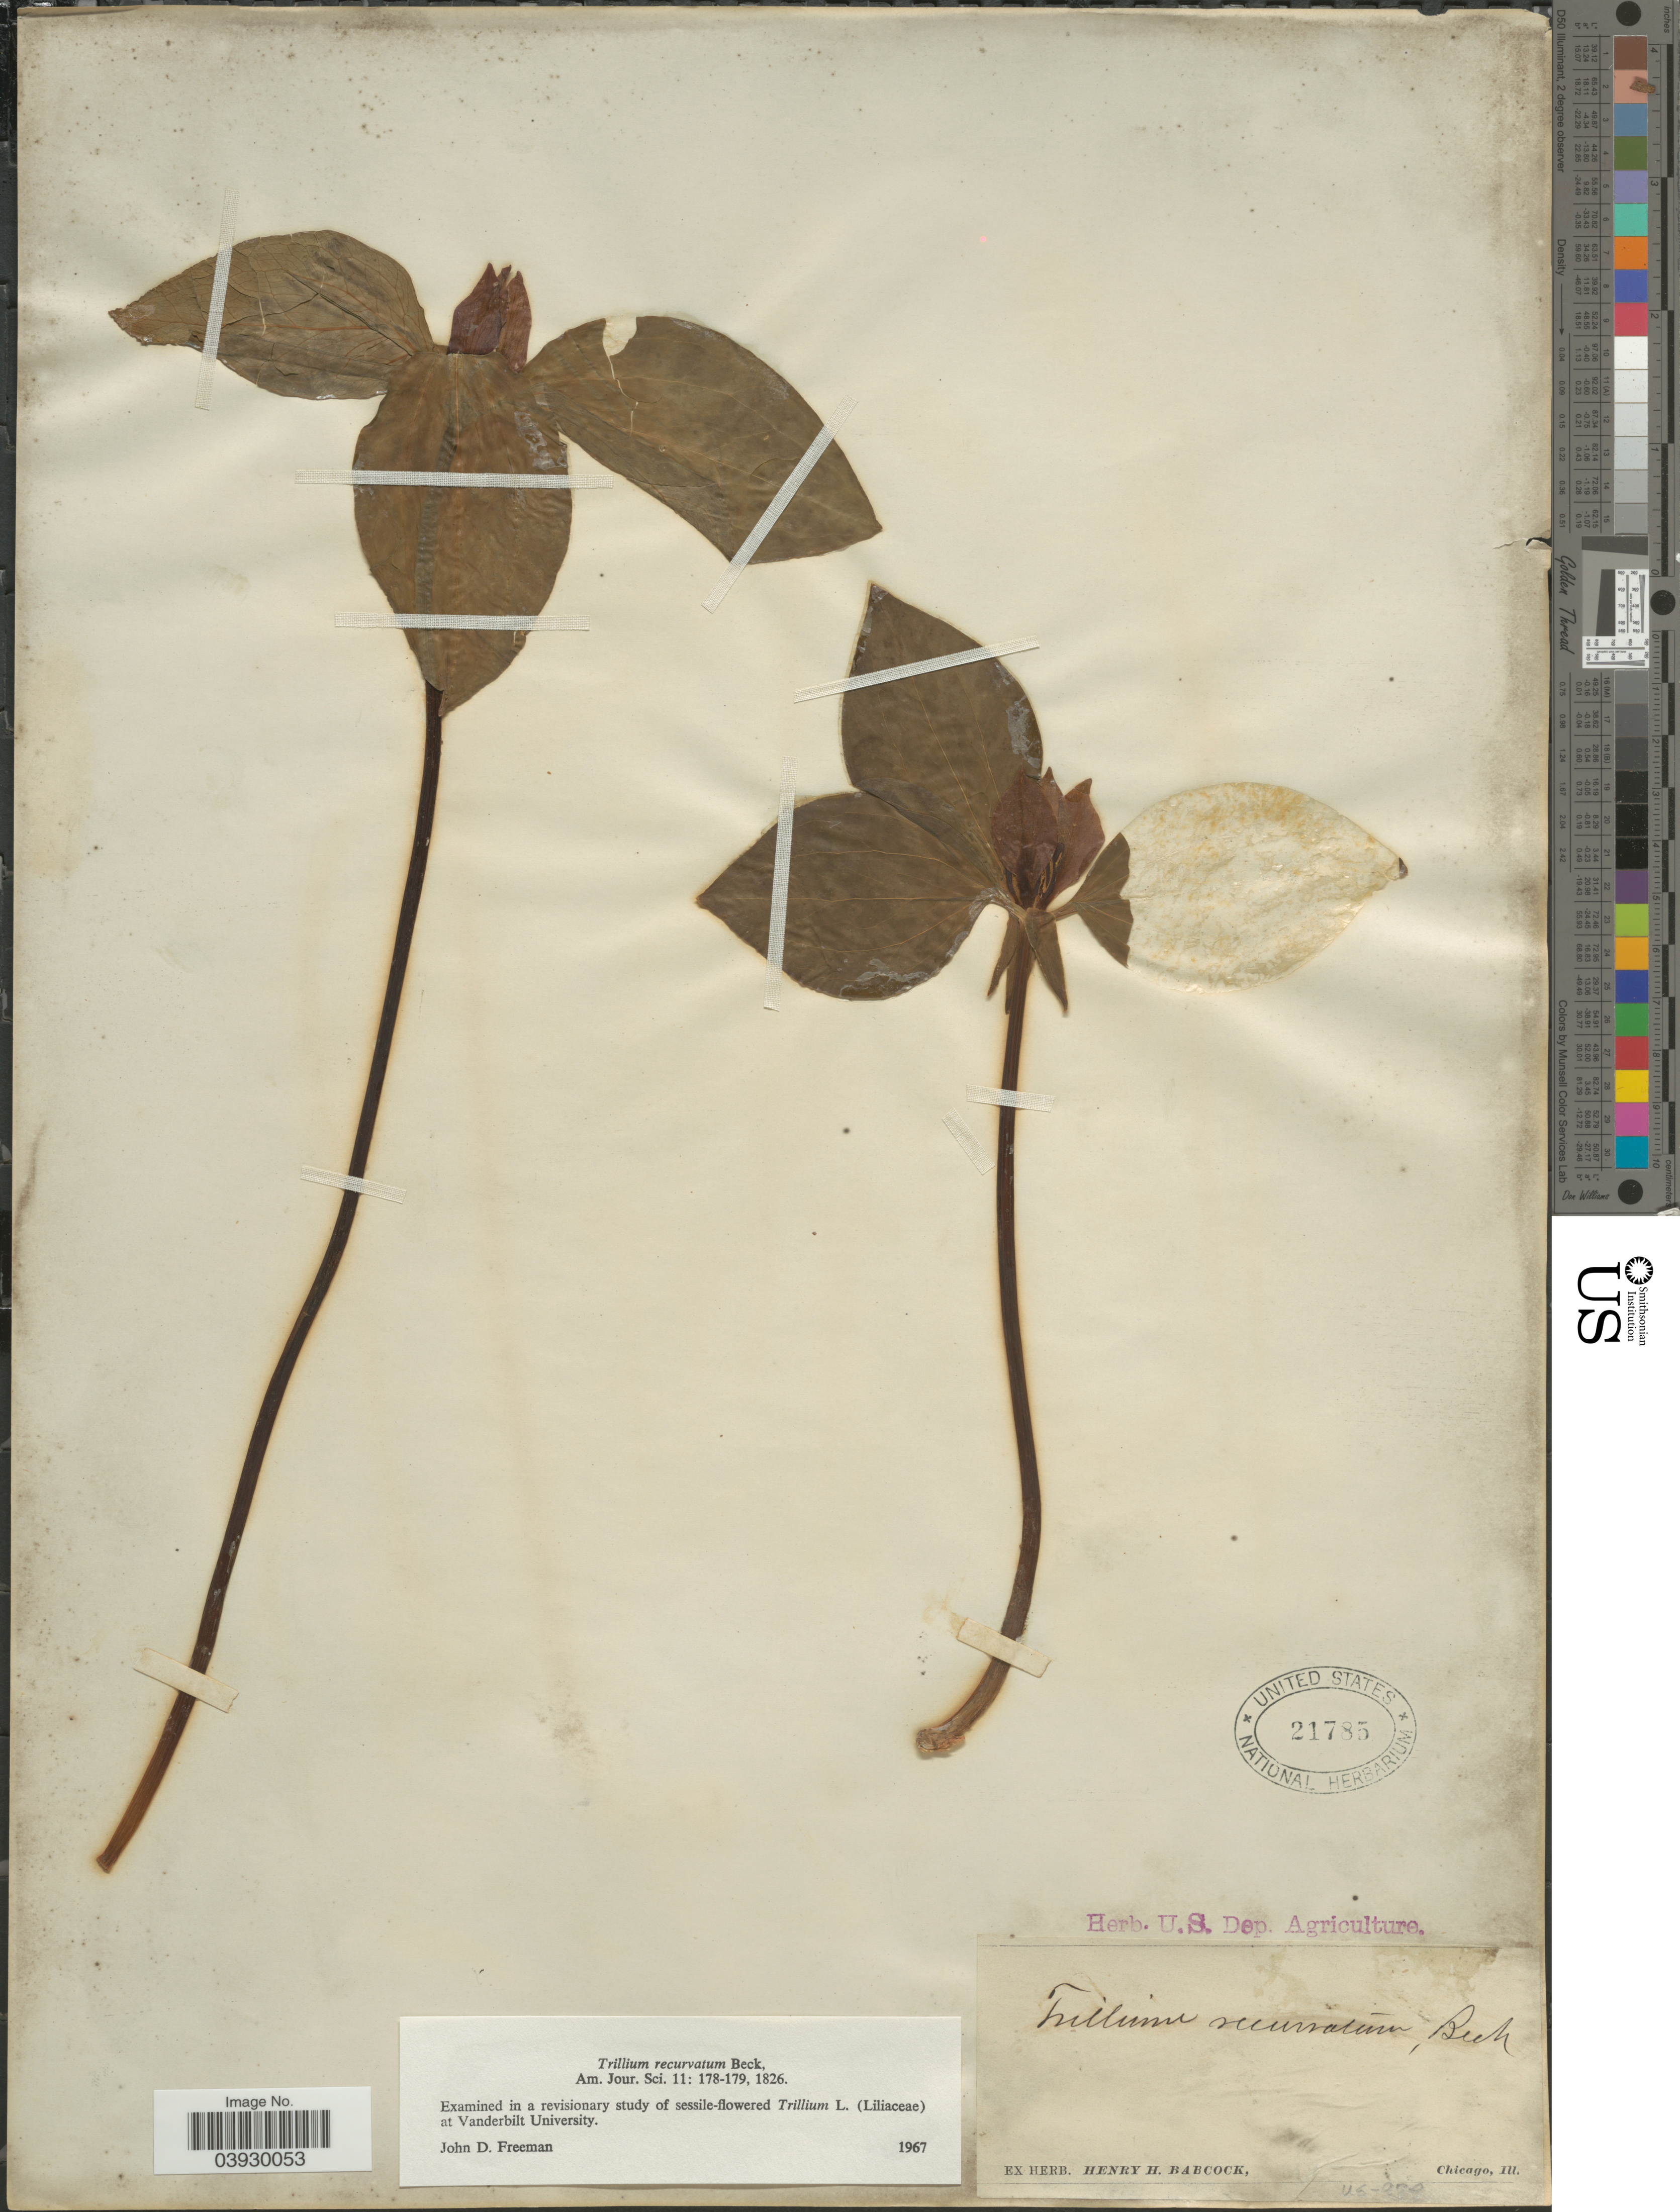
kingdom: Plantae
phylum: Tracheophyta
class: Liliopsida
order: Liliales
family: Melanthiaceae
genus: Trillium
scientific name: Trillium recurvatum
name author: L.C. Beck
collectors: ex herb. Henry Homes Babcock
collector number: US-270*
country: United States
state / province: Illinois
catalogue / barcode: US 21785